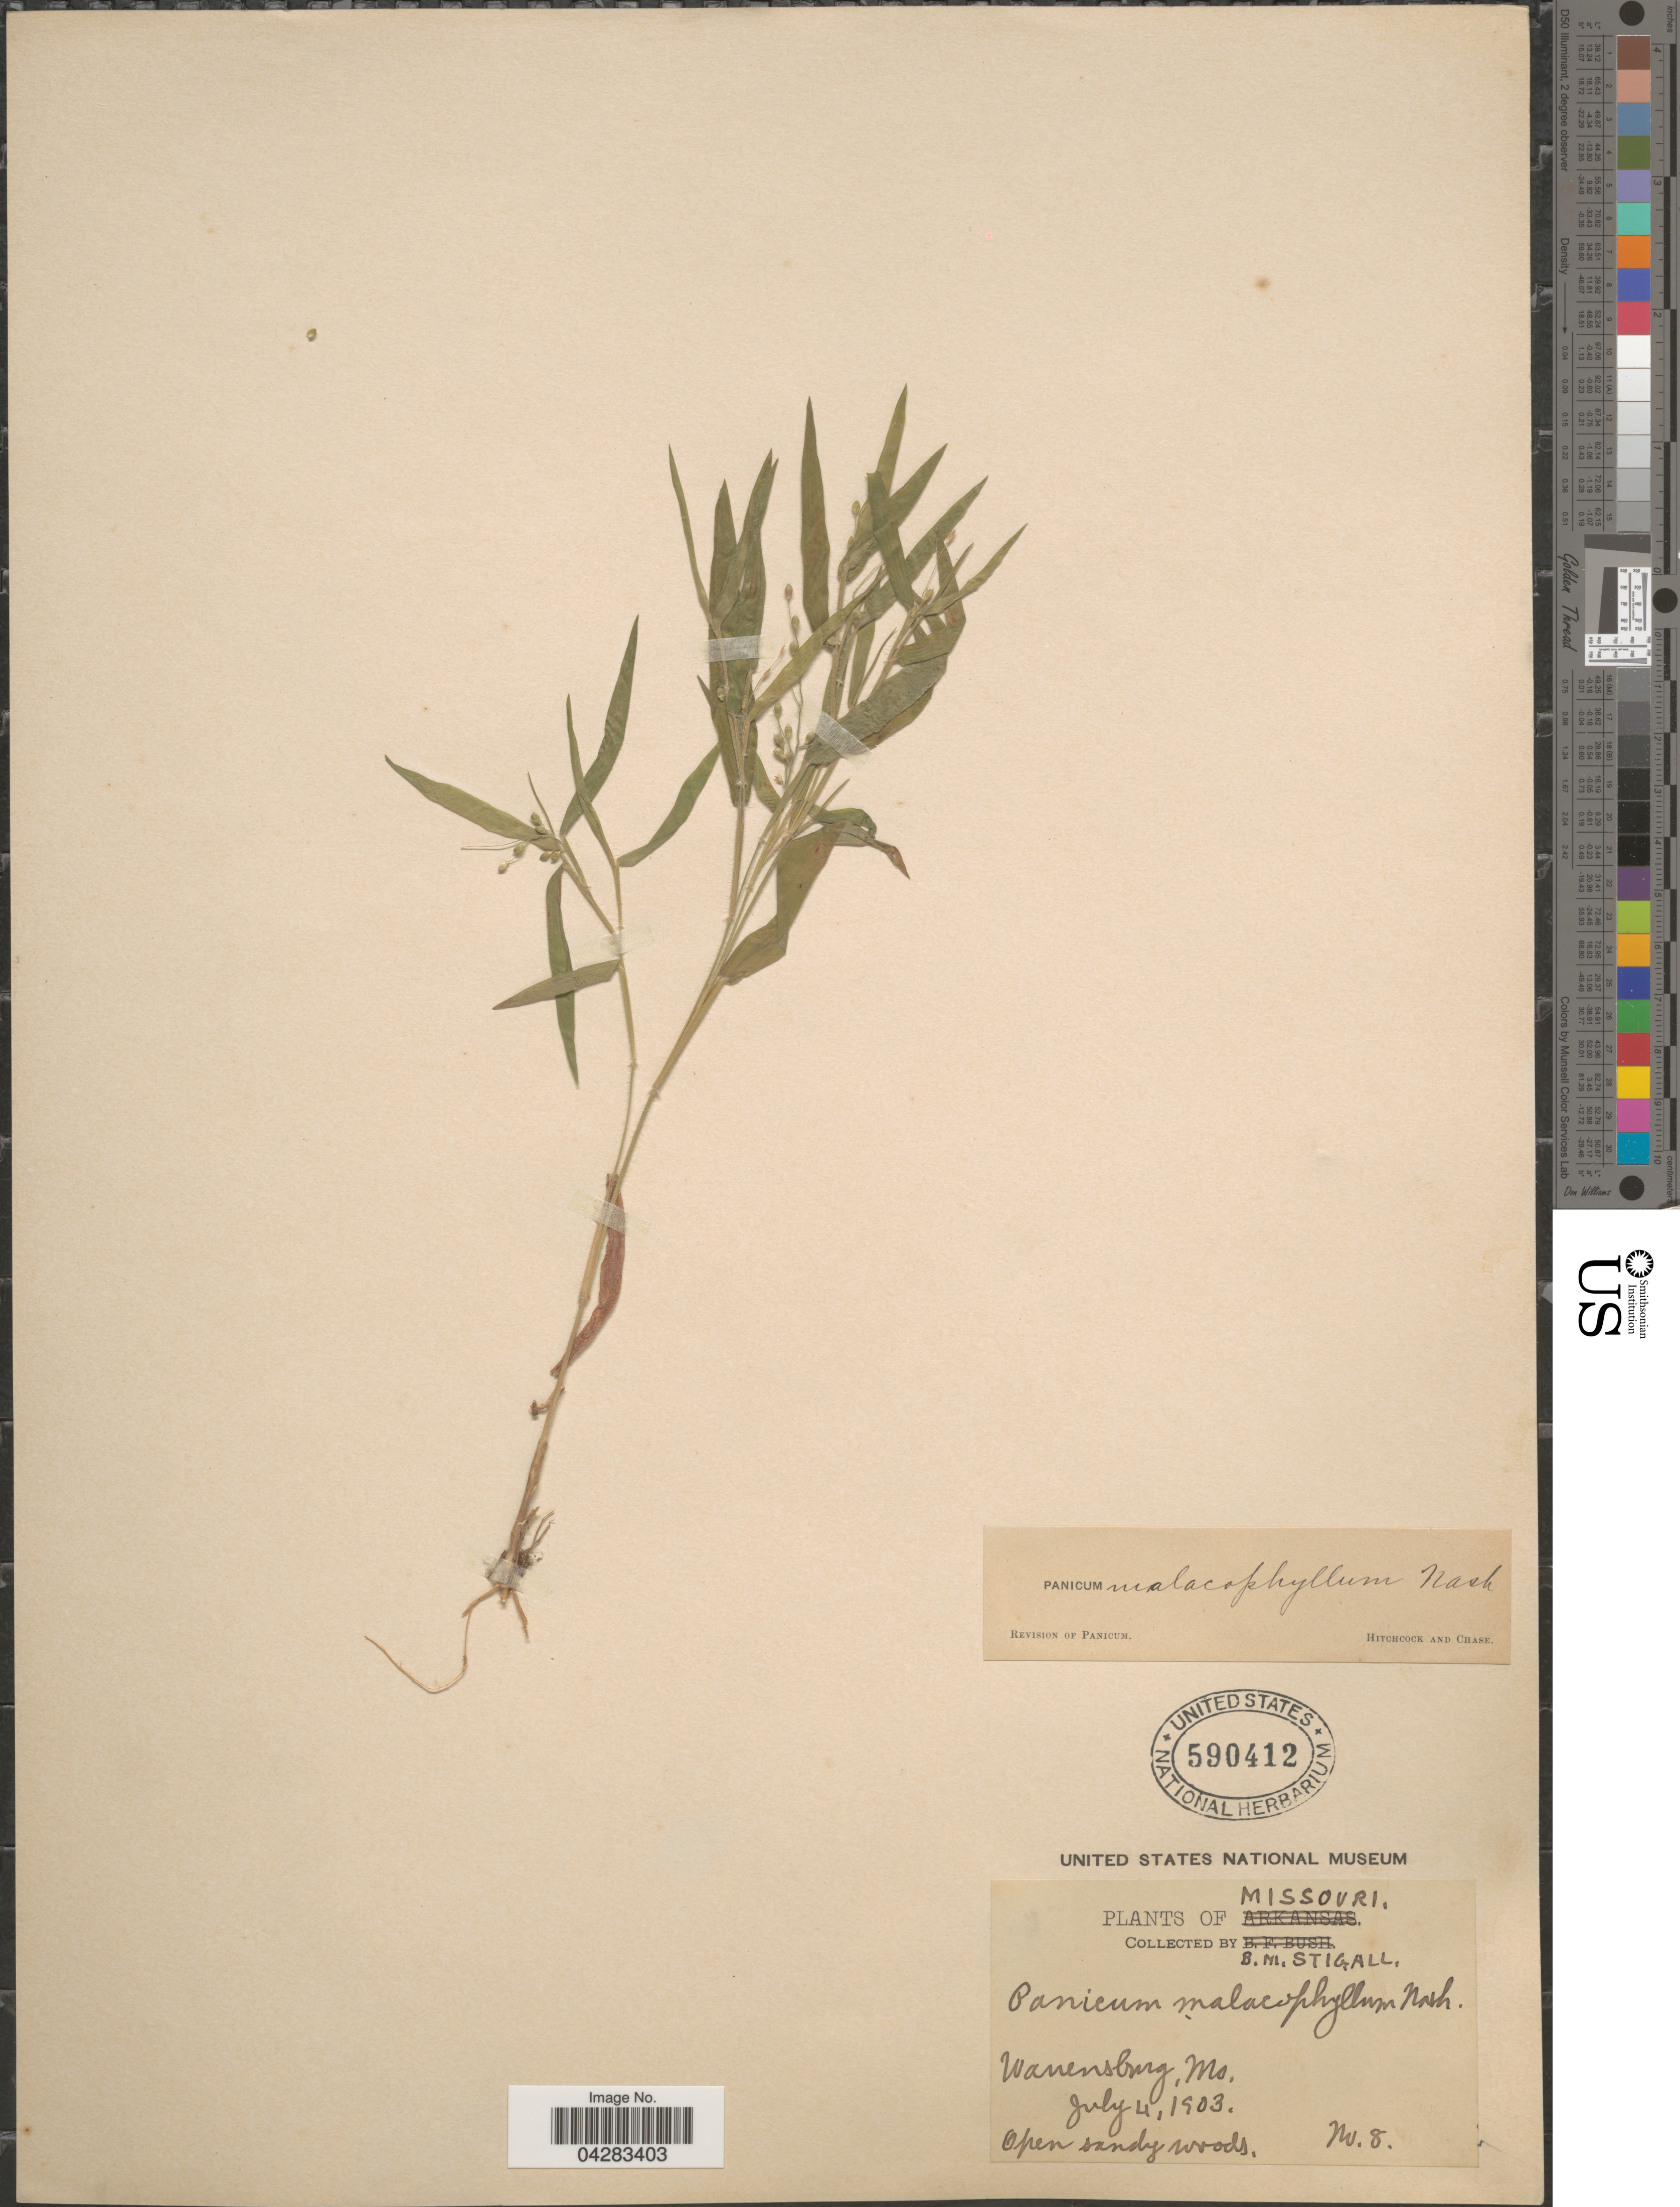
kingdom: Plantae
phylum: Tracheophyta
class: Liliopsida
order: Poales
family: Poaceae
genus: Dichanthelium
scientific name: Dichanthelium malacophyllum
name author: (Nash) Gould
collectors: B. Stigall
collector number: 8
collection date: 1903-07-04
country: United States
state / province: Missouri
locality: Warrensburg.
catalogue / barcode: US 590412